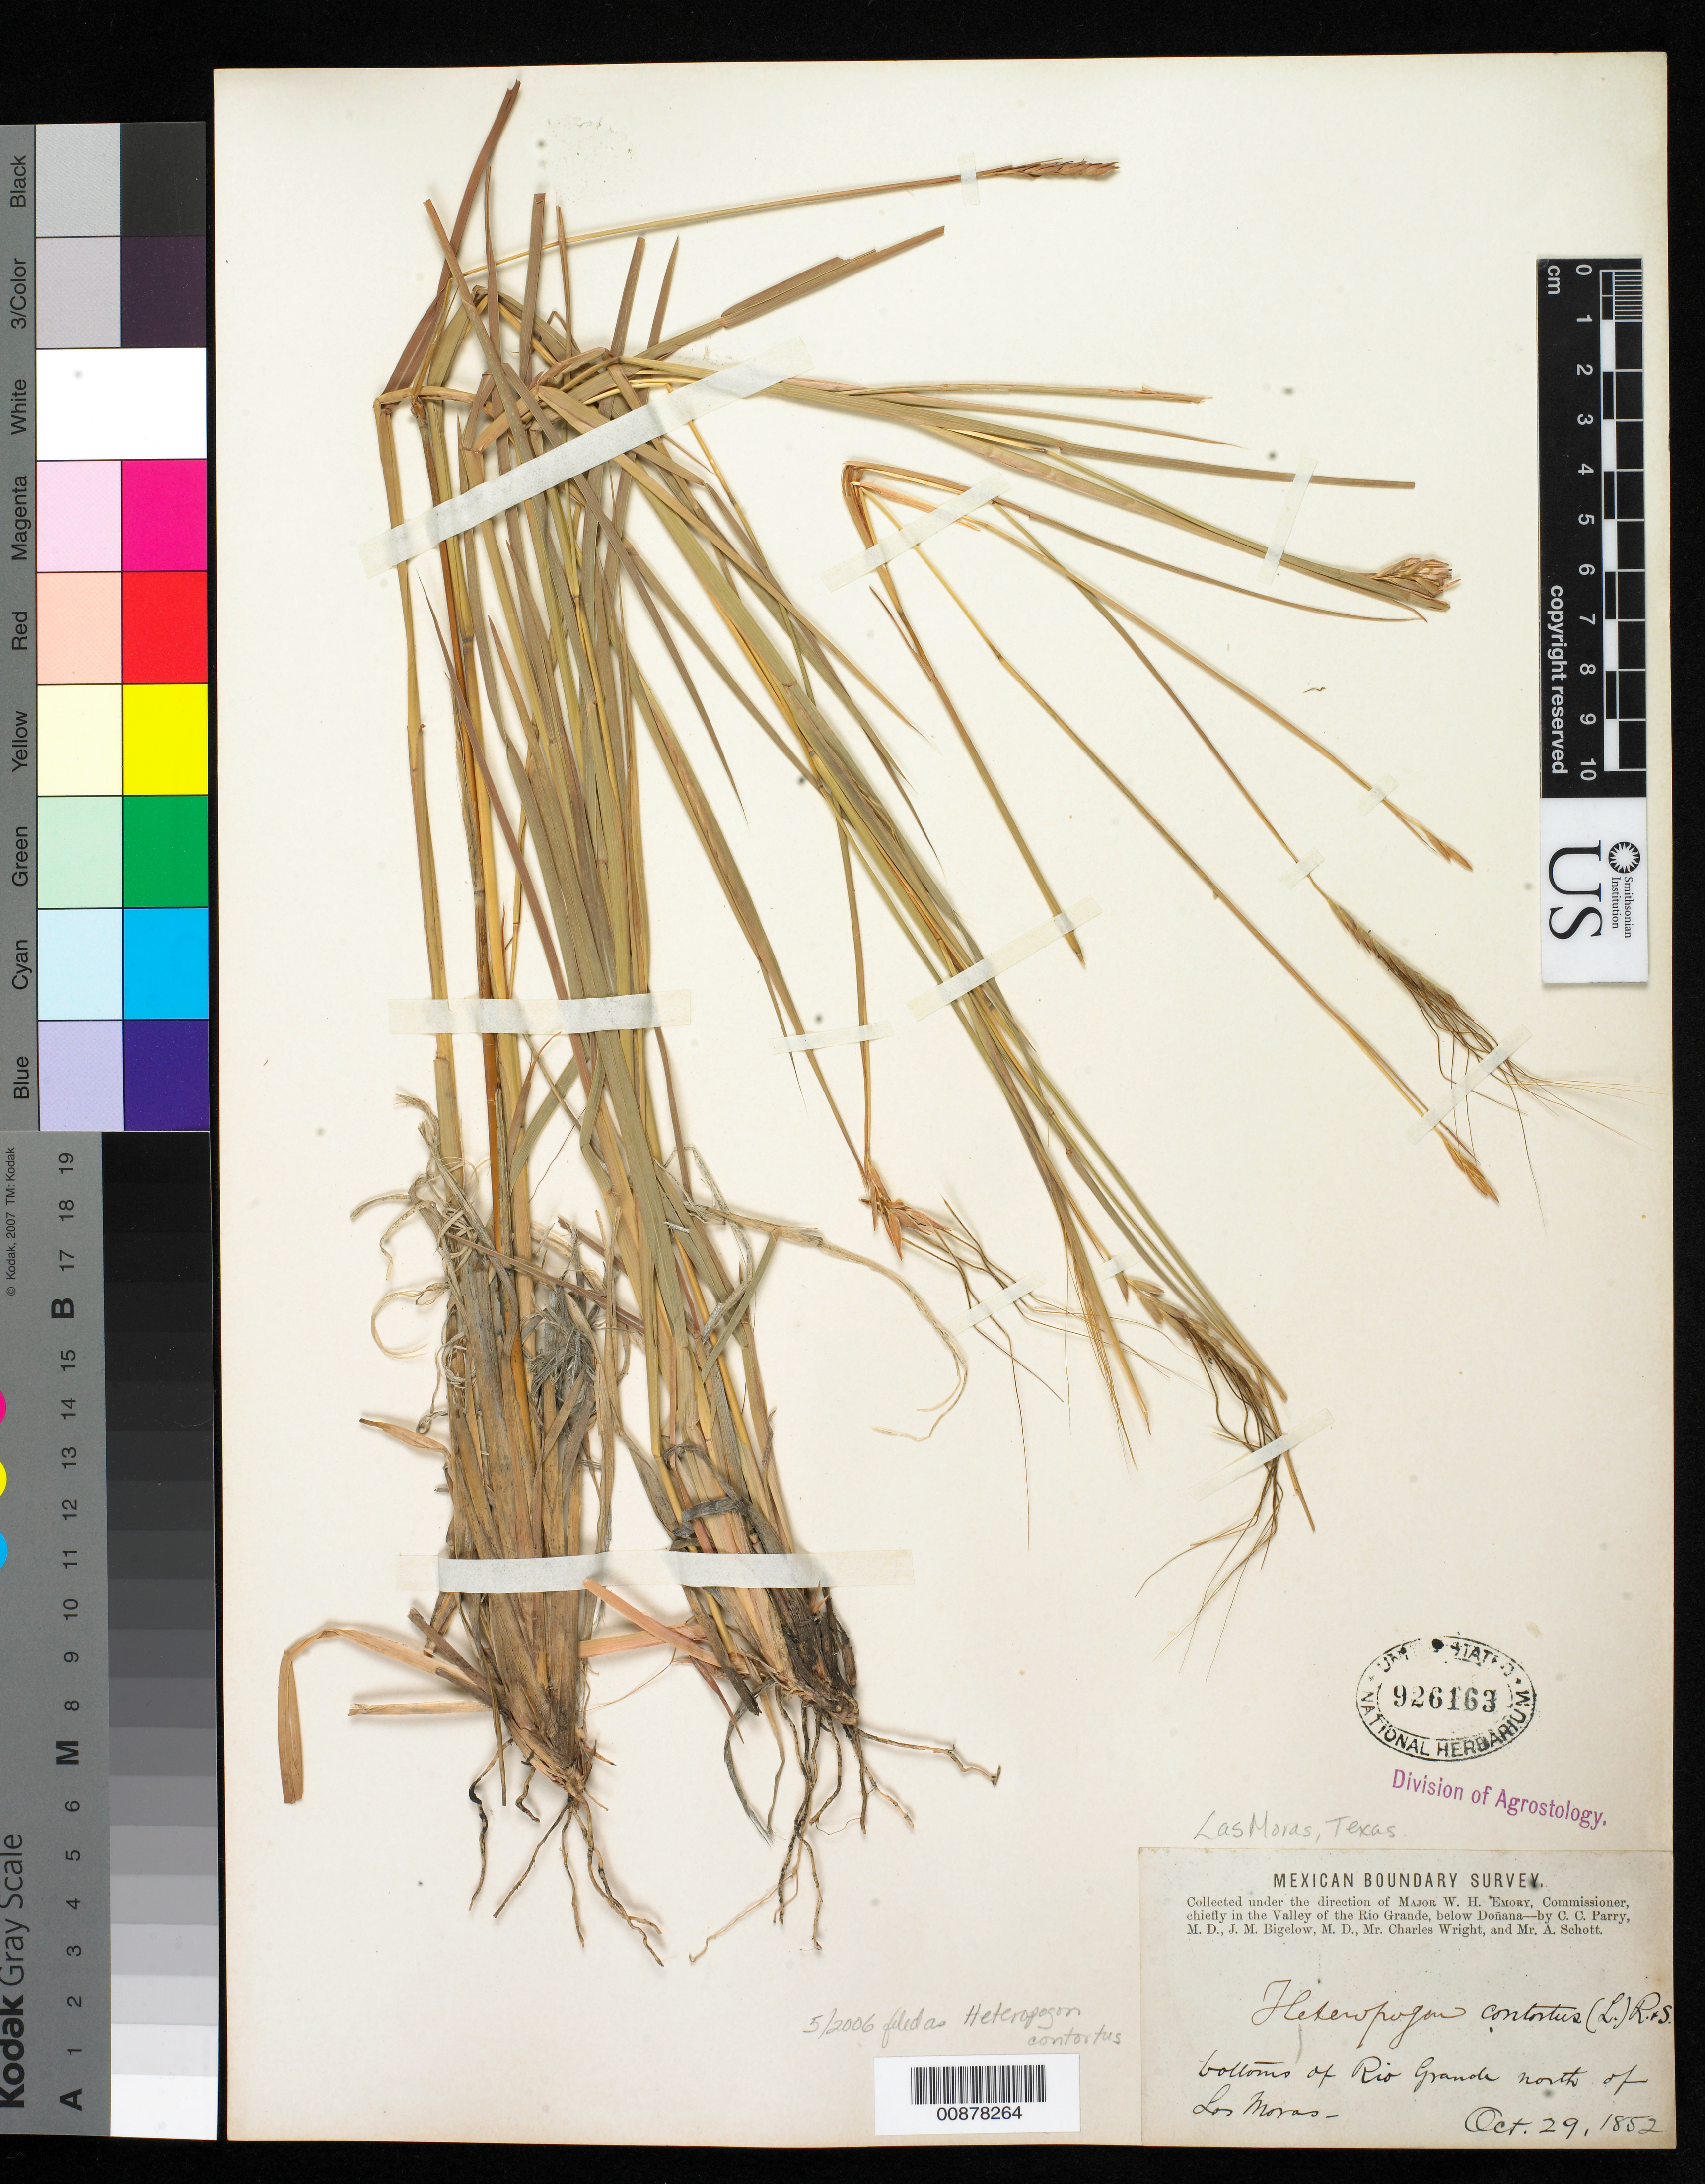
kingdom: Plantae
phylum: Tracheophyta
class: Liliopsida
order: Poales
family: Poaceae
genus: Heteropogon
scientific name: Heteropogon contortus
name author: (L.) P. Beauv. ex Roem. & Schult.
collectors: C. C. Parry, J. M. Bigelow, C. Wright & A. C. V. Schott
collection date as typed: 29 Oct 1852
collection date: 1852-10-29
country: United States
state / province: Texas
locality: Bottoms of Rio Grande, north of Las Moras, Texas.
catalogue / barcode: US 926163